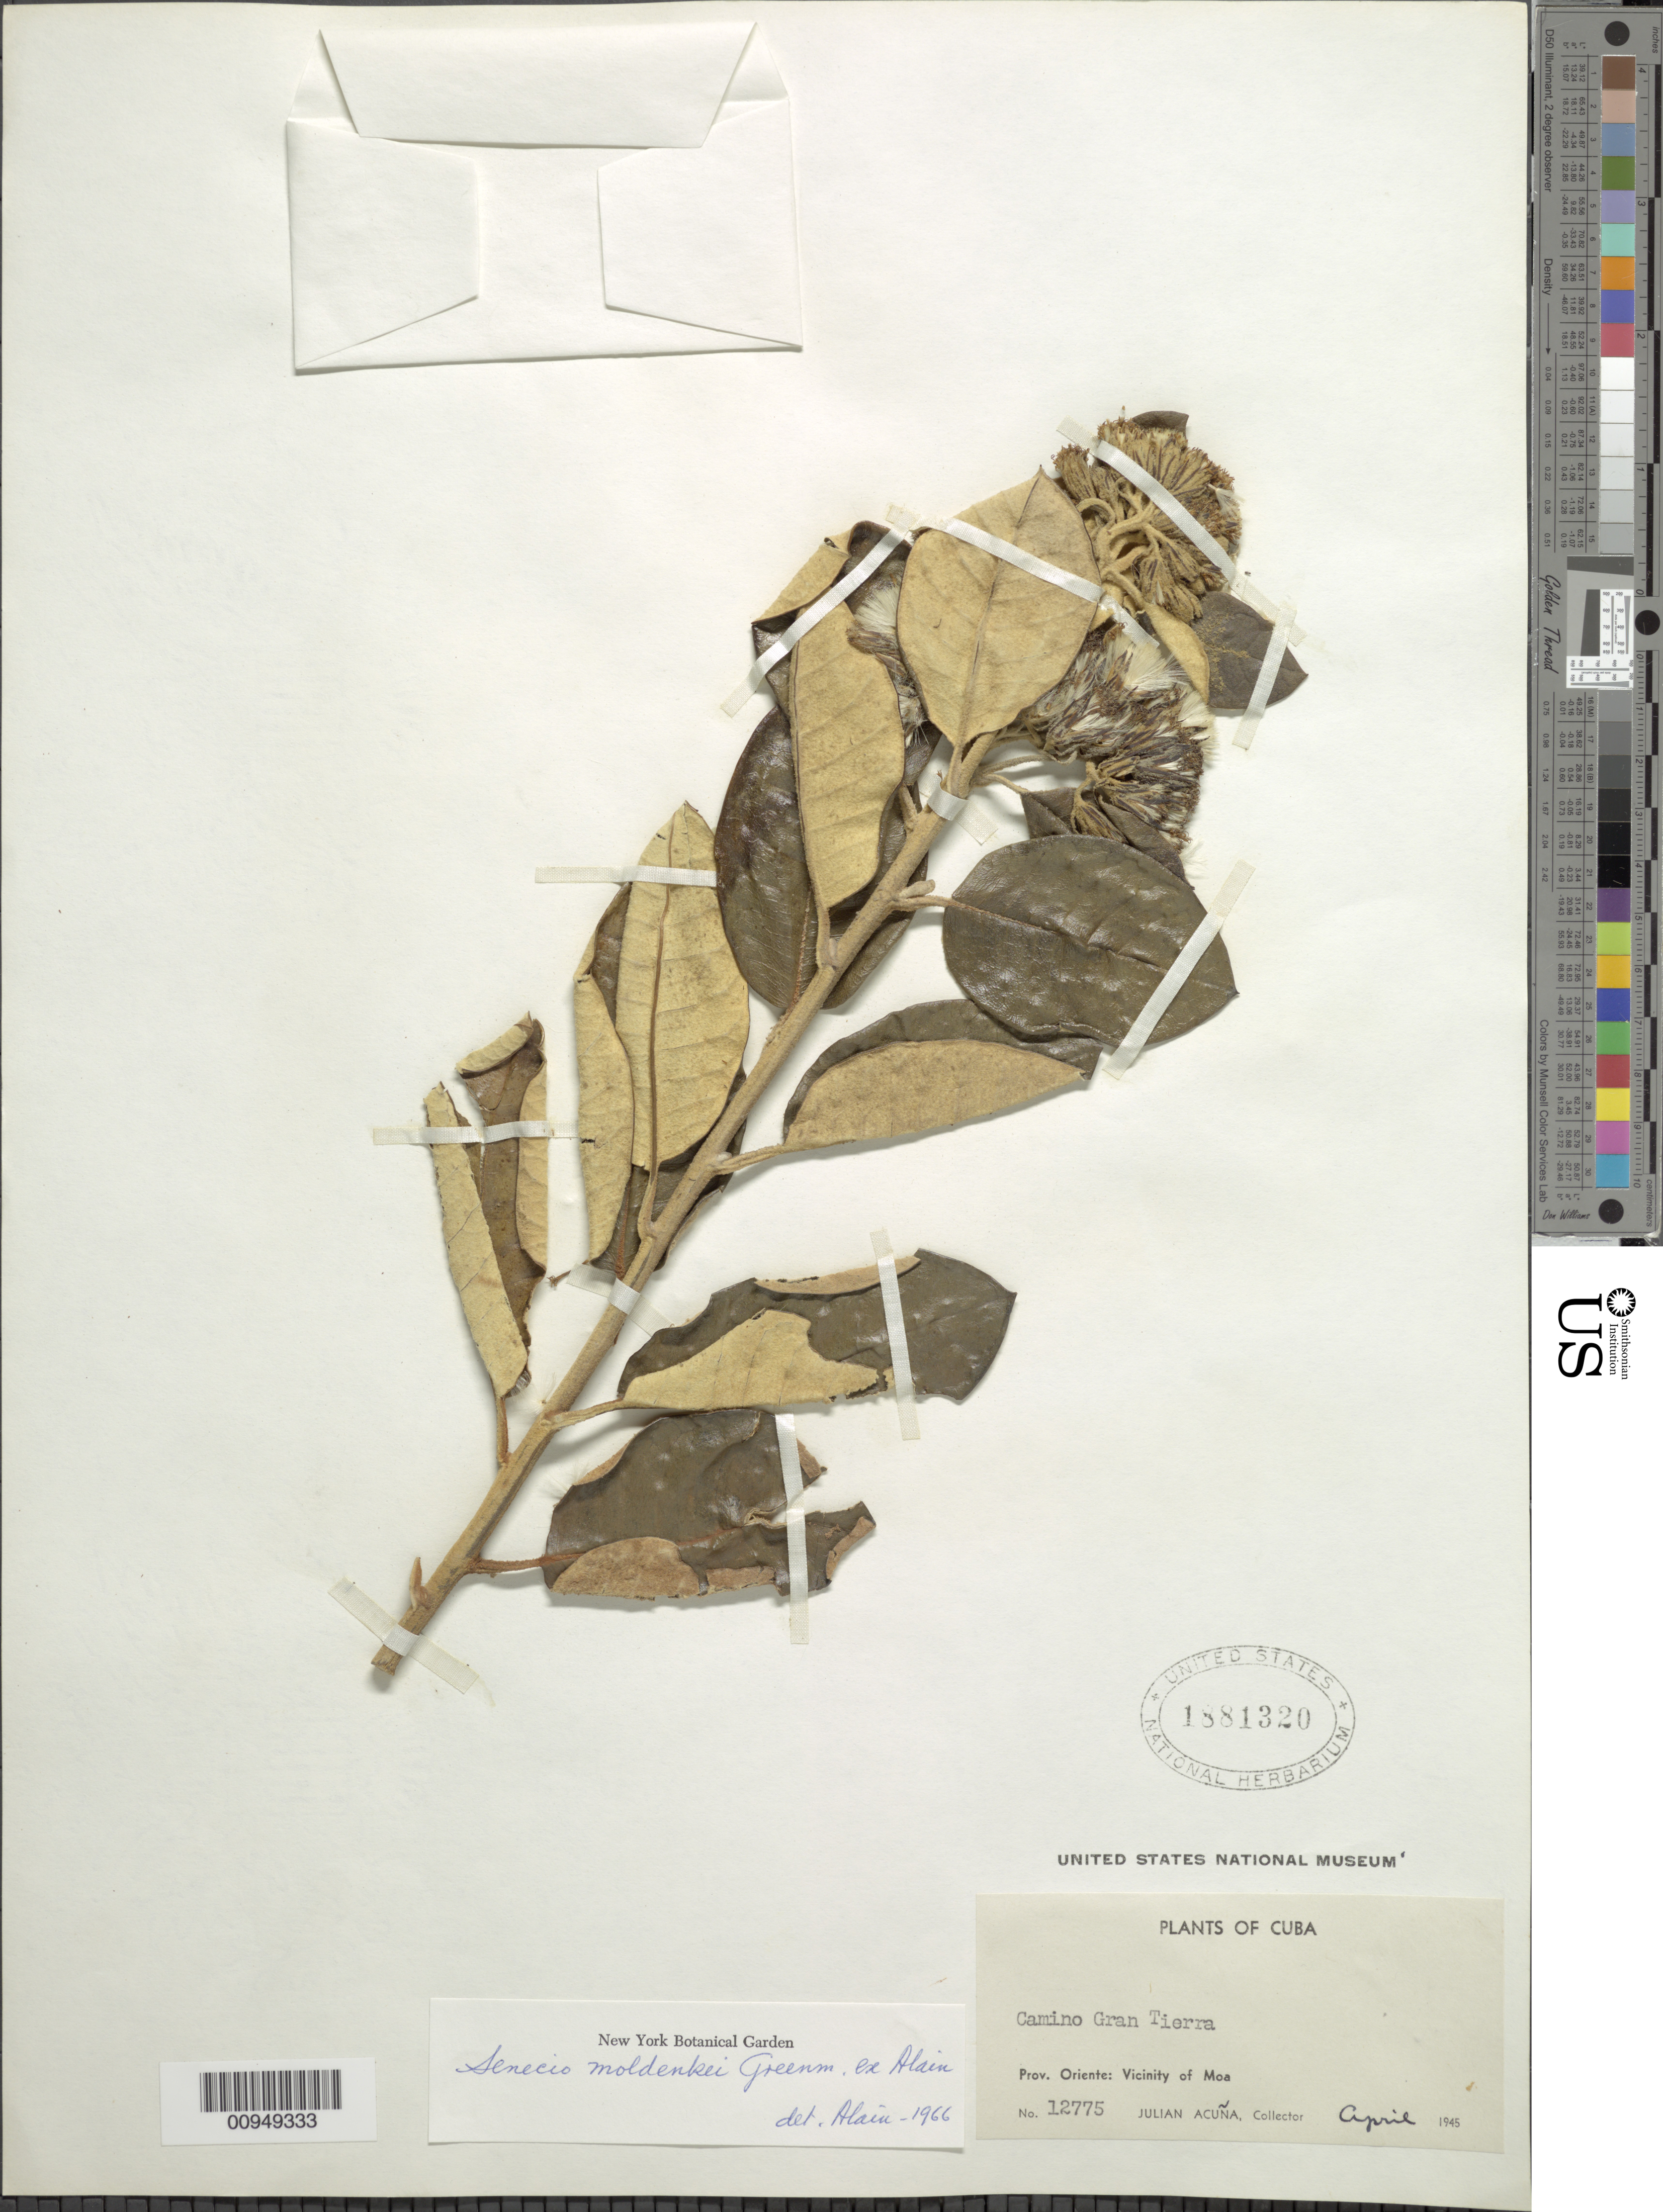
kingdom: Plantae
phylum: Tracheophyta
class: Magnoliopsida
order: Asterales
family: Asteraceae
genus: Senecio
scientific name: Senecio moldenkei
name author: Greenm. & Alain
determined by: Liogier, Alain H.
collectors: J. Acuña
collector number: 12775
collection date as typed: Apr 1945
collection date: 1945-04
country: Cuba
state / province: Holguín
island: Cuba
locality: Vicinity of Moa [Oriente]; Camino Gran Tierra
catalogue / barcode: US 1881320